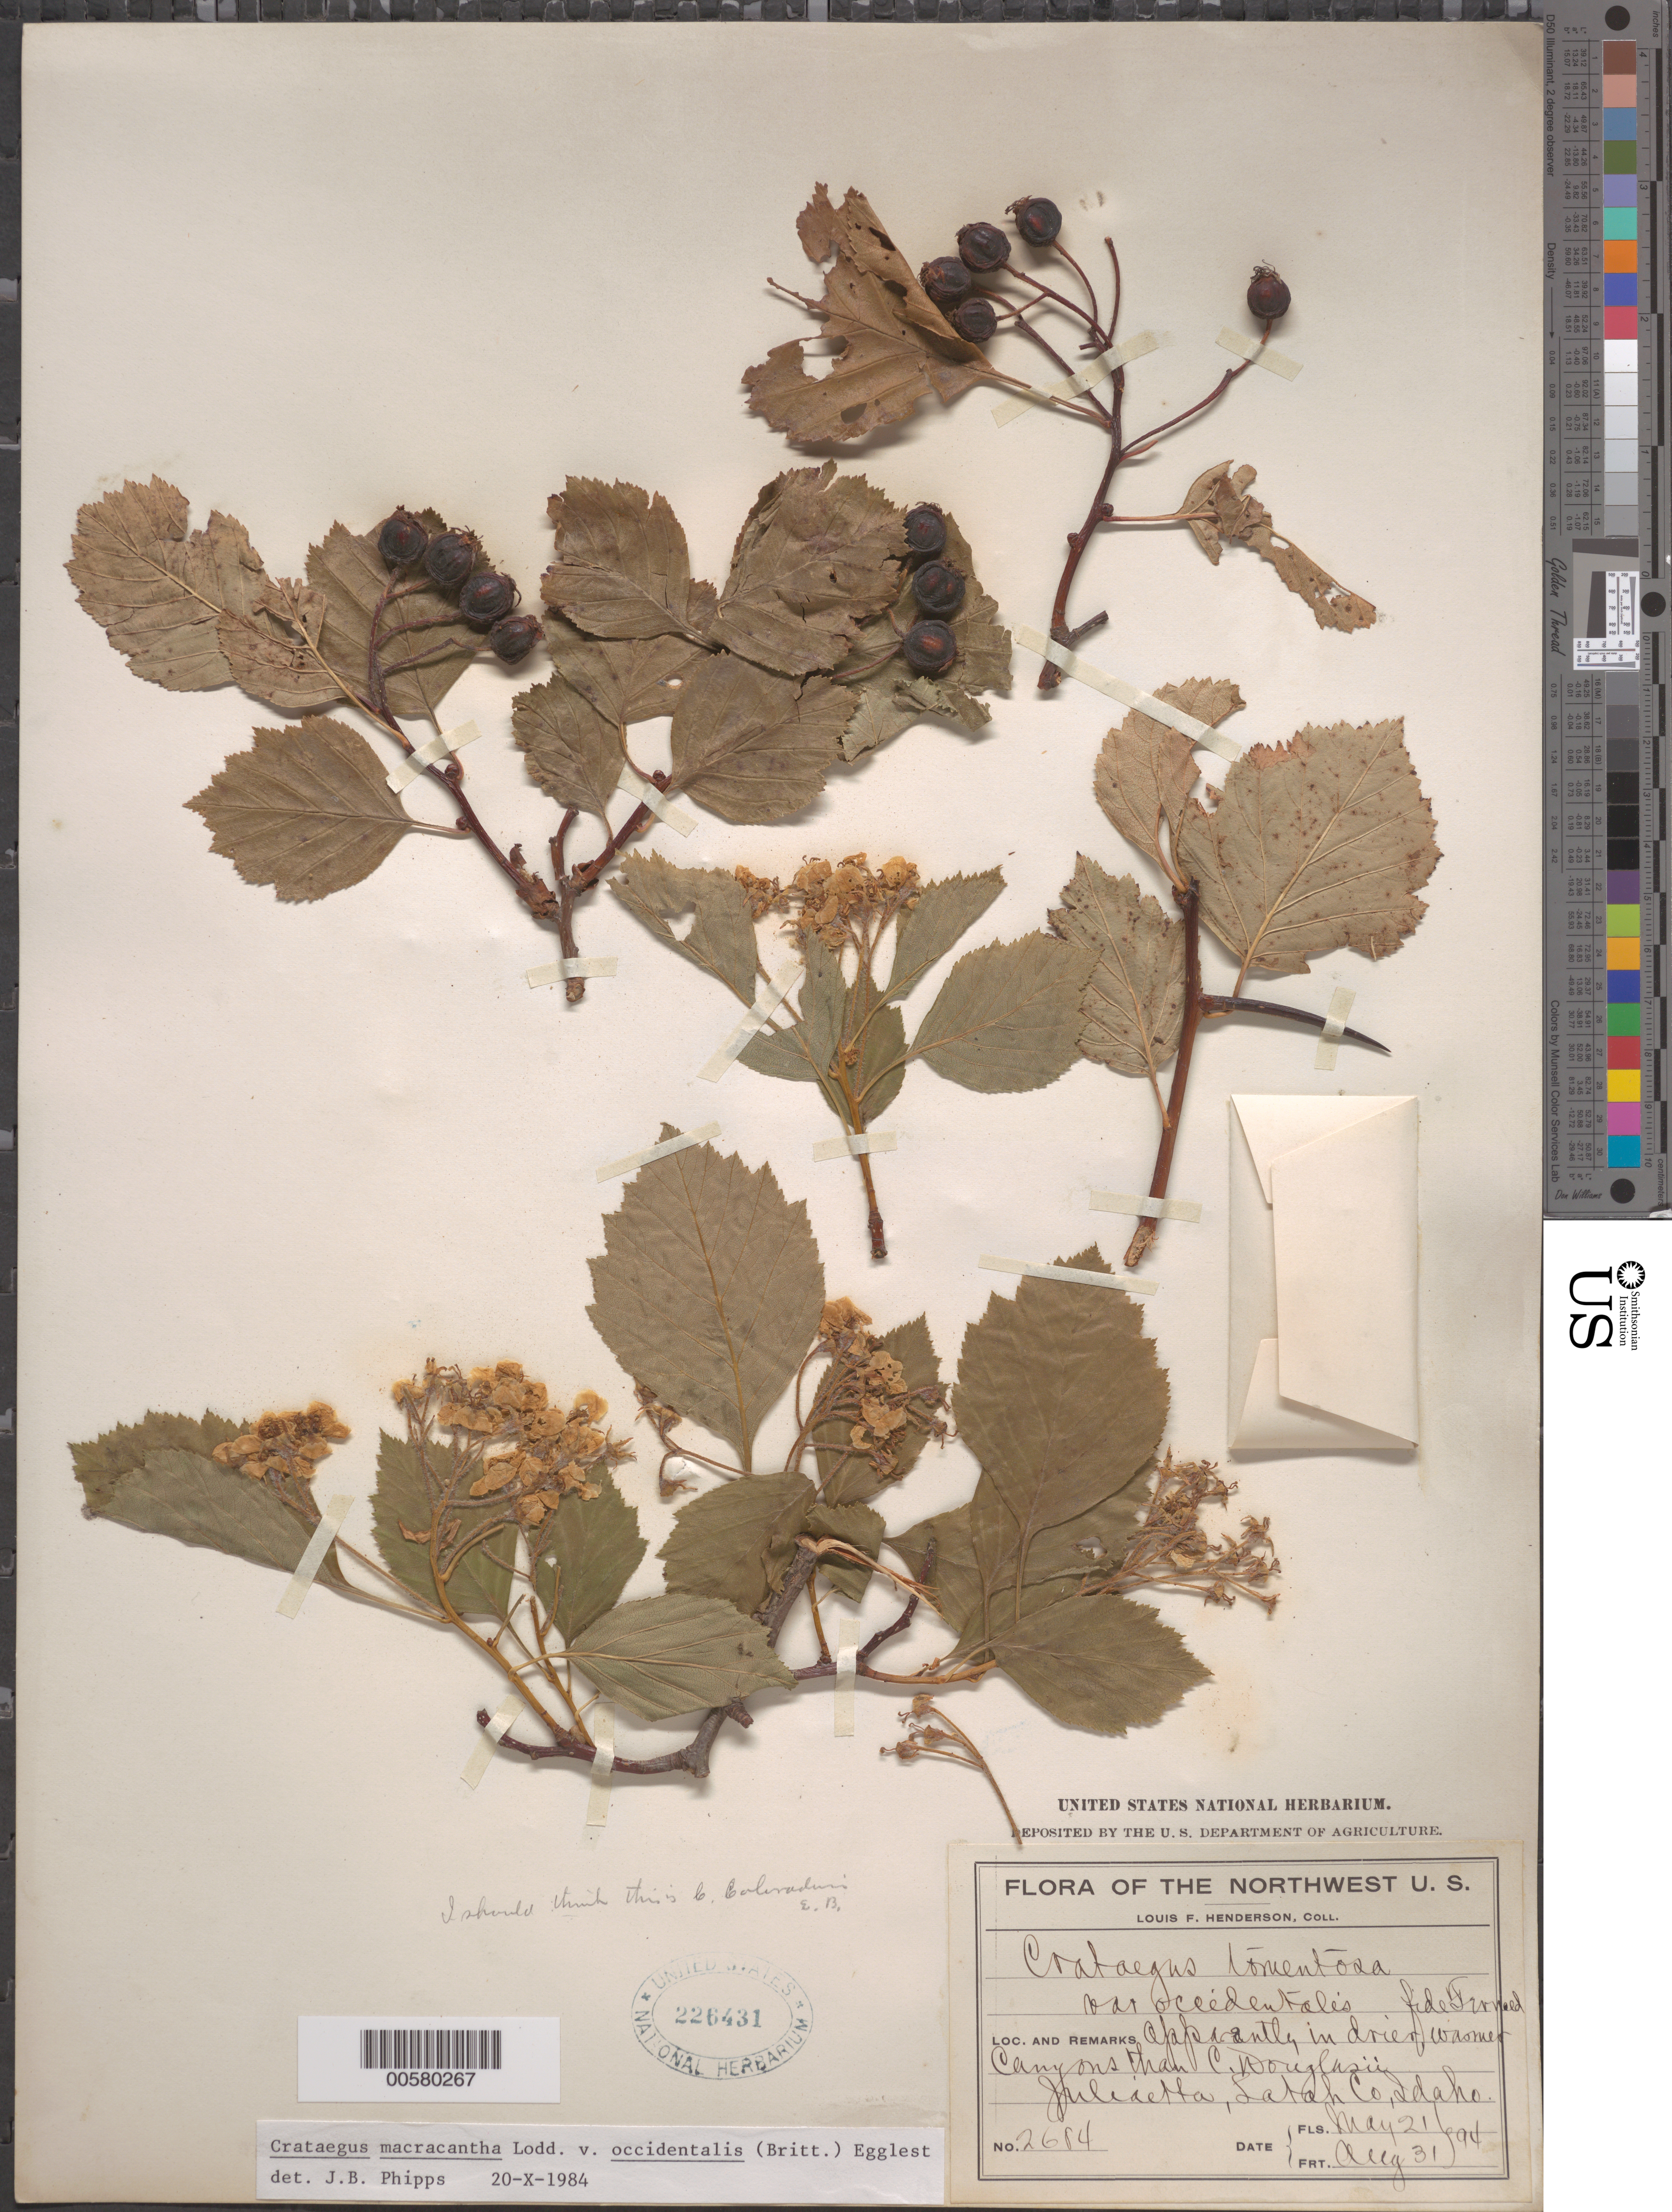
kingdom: Plantae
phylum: Tracheophyta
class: Magnoliopsida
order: Rosales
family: Rosaceae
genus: Crataegus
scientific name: Crataegus macracantha var. occidentalis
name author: (Britton) Eggl.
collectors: L. F. Henderson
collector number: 2604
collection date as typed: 21 May 1894 to 31 Aug 1894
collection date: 1894-05-21/1894-08-31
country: United States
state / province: Idaho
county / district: Latah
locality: Juliaetta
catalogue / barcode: US 226431